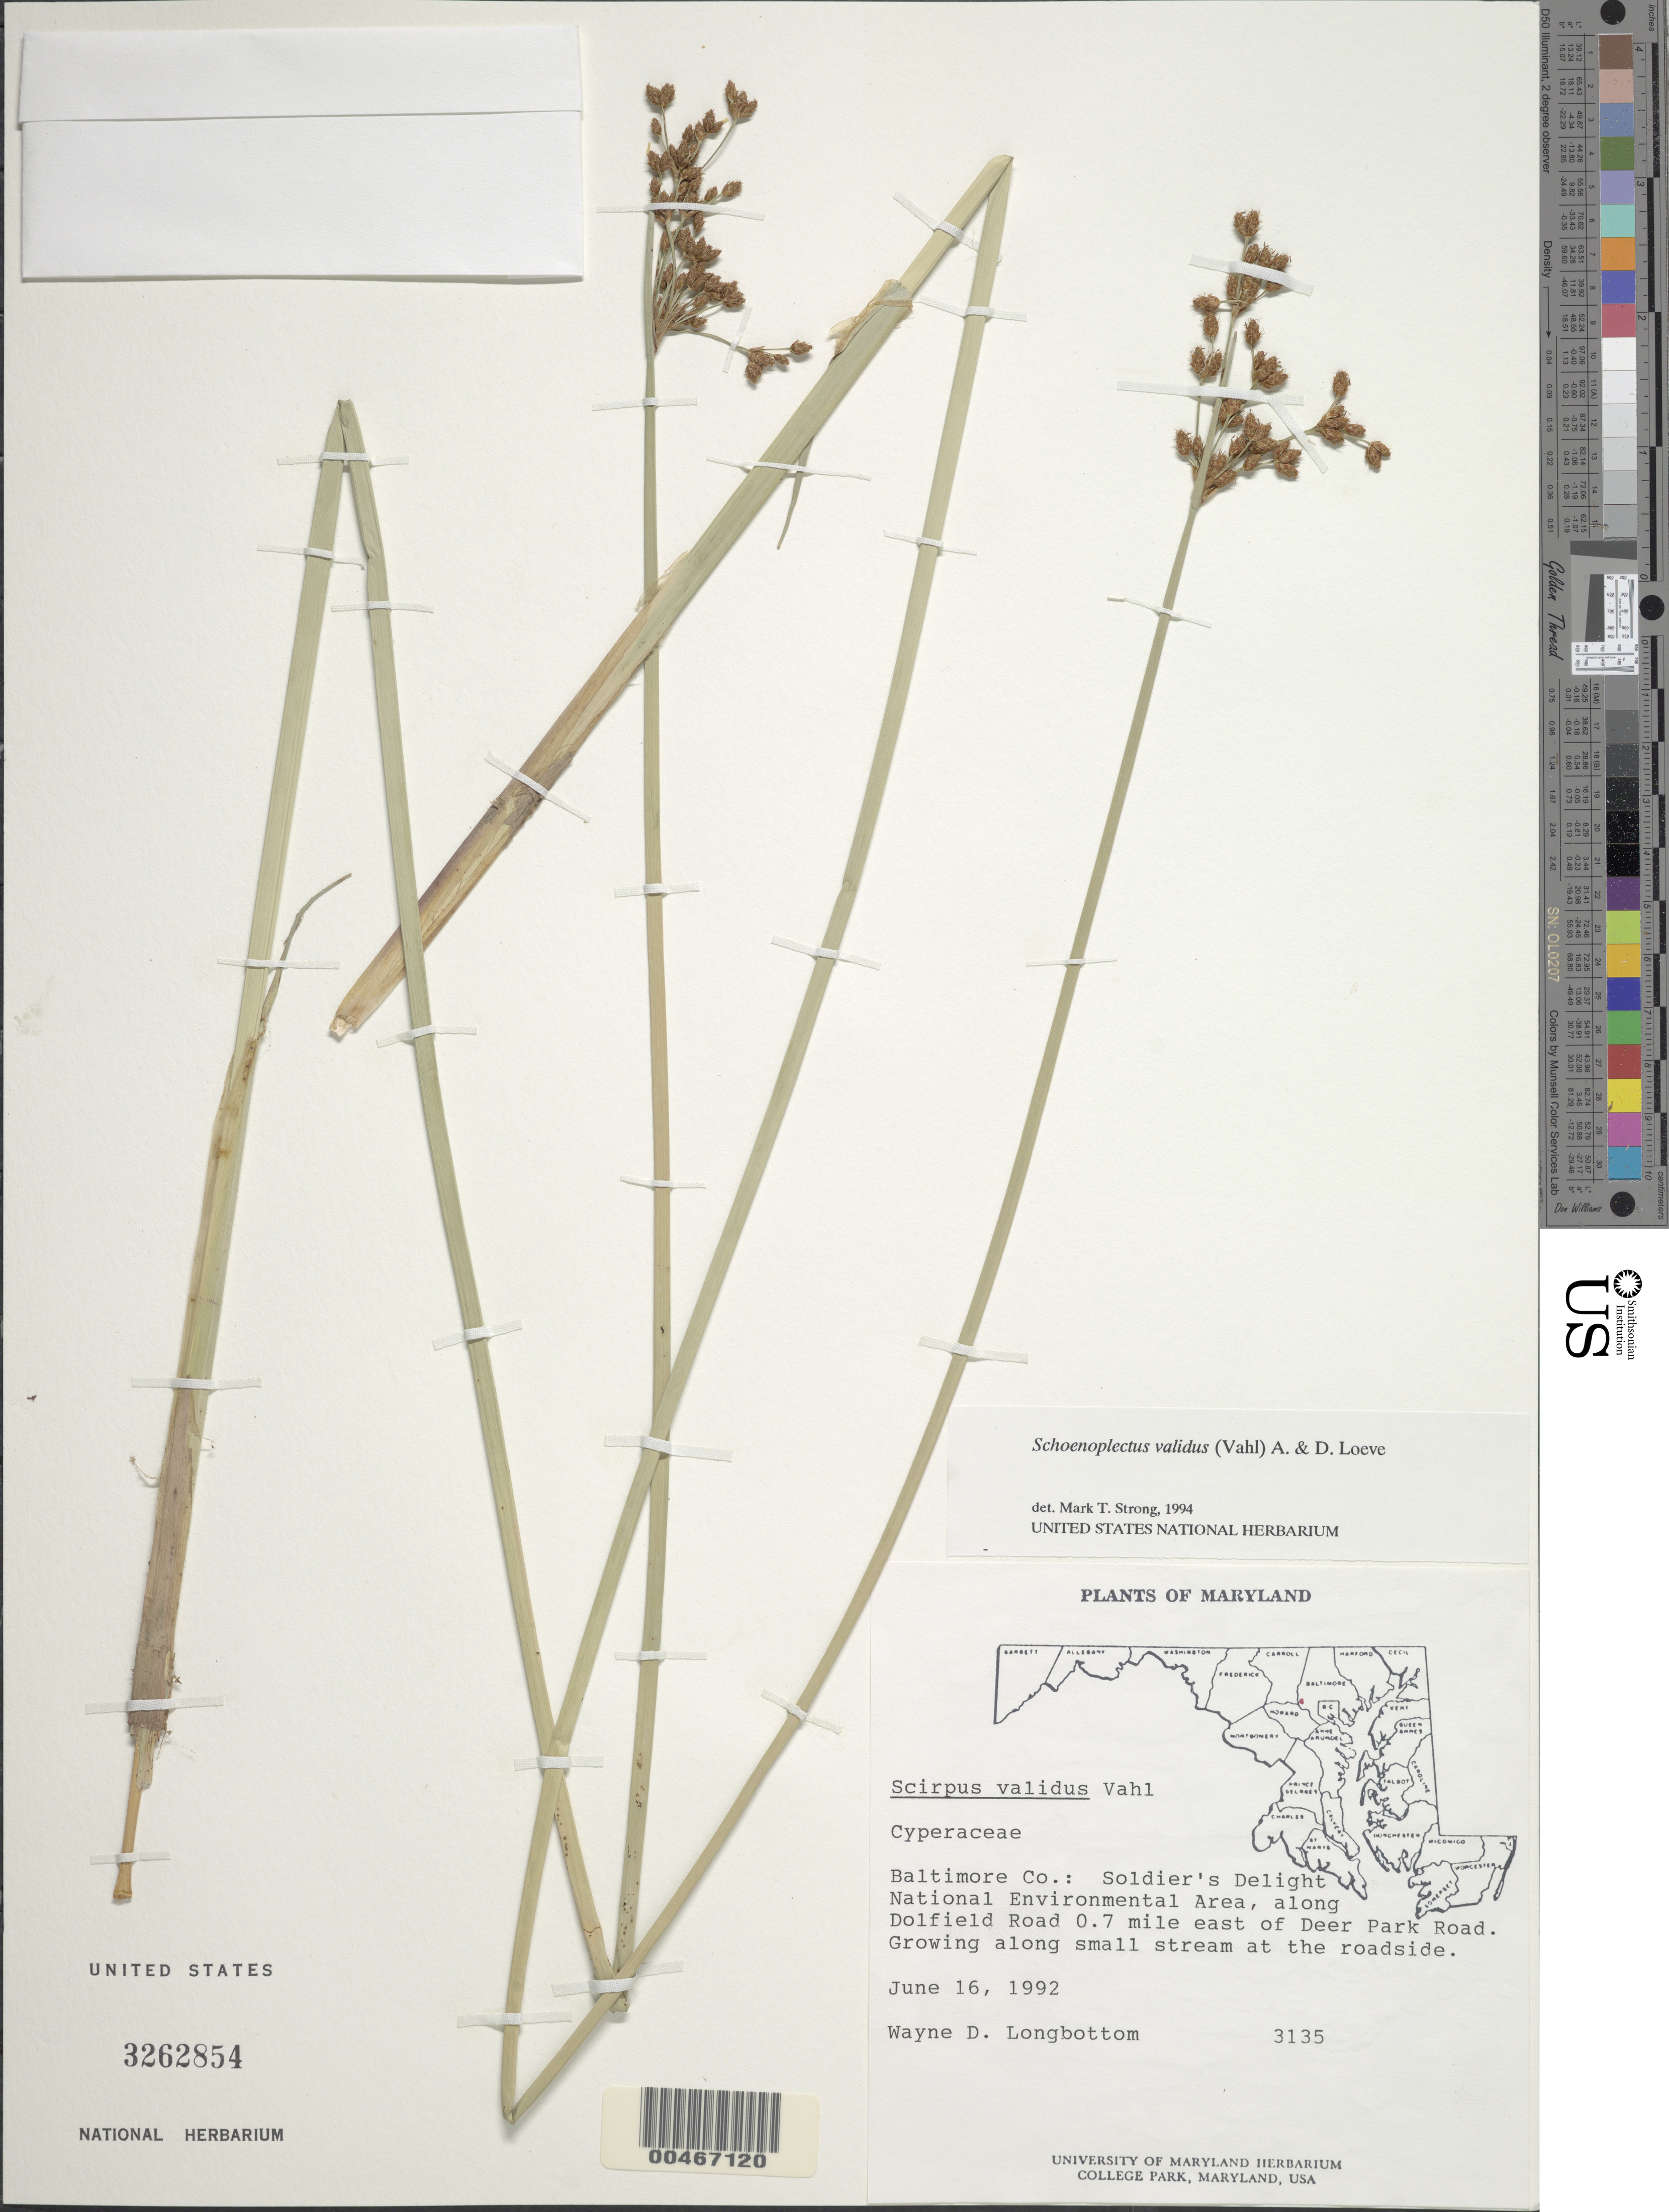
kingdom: Plantae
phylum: Tracheophyta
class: Liliopsida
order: Poales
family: Cyperaceae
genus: Schoenoplectus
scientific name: Schoenoplectus validus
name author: (Vahl) Á. Löve & D. Löve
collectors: W. D. Longbottom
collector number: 3135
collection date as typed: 16 Jun 1992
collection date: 1992-06-16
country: United States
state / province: Maryland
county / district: Baltimore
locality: Soldier's Delight National Environmental Area, along Dolfield Road, E of Deer Park Road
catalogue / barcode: US 3262854